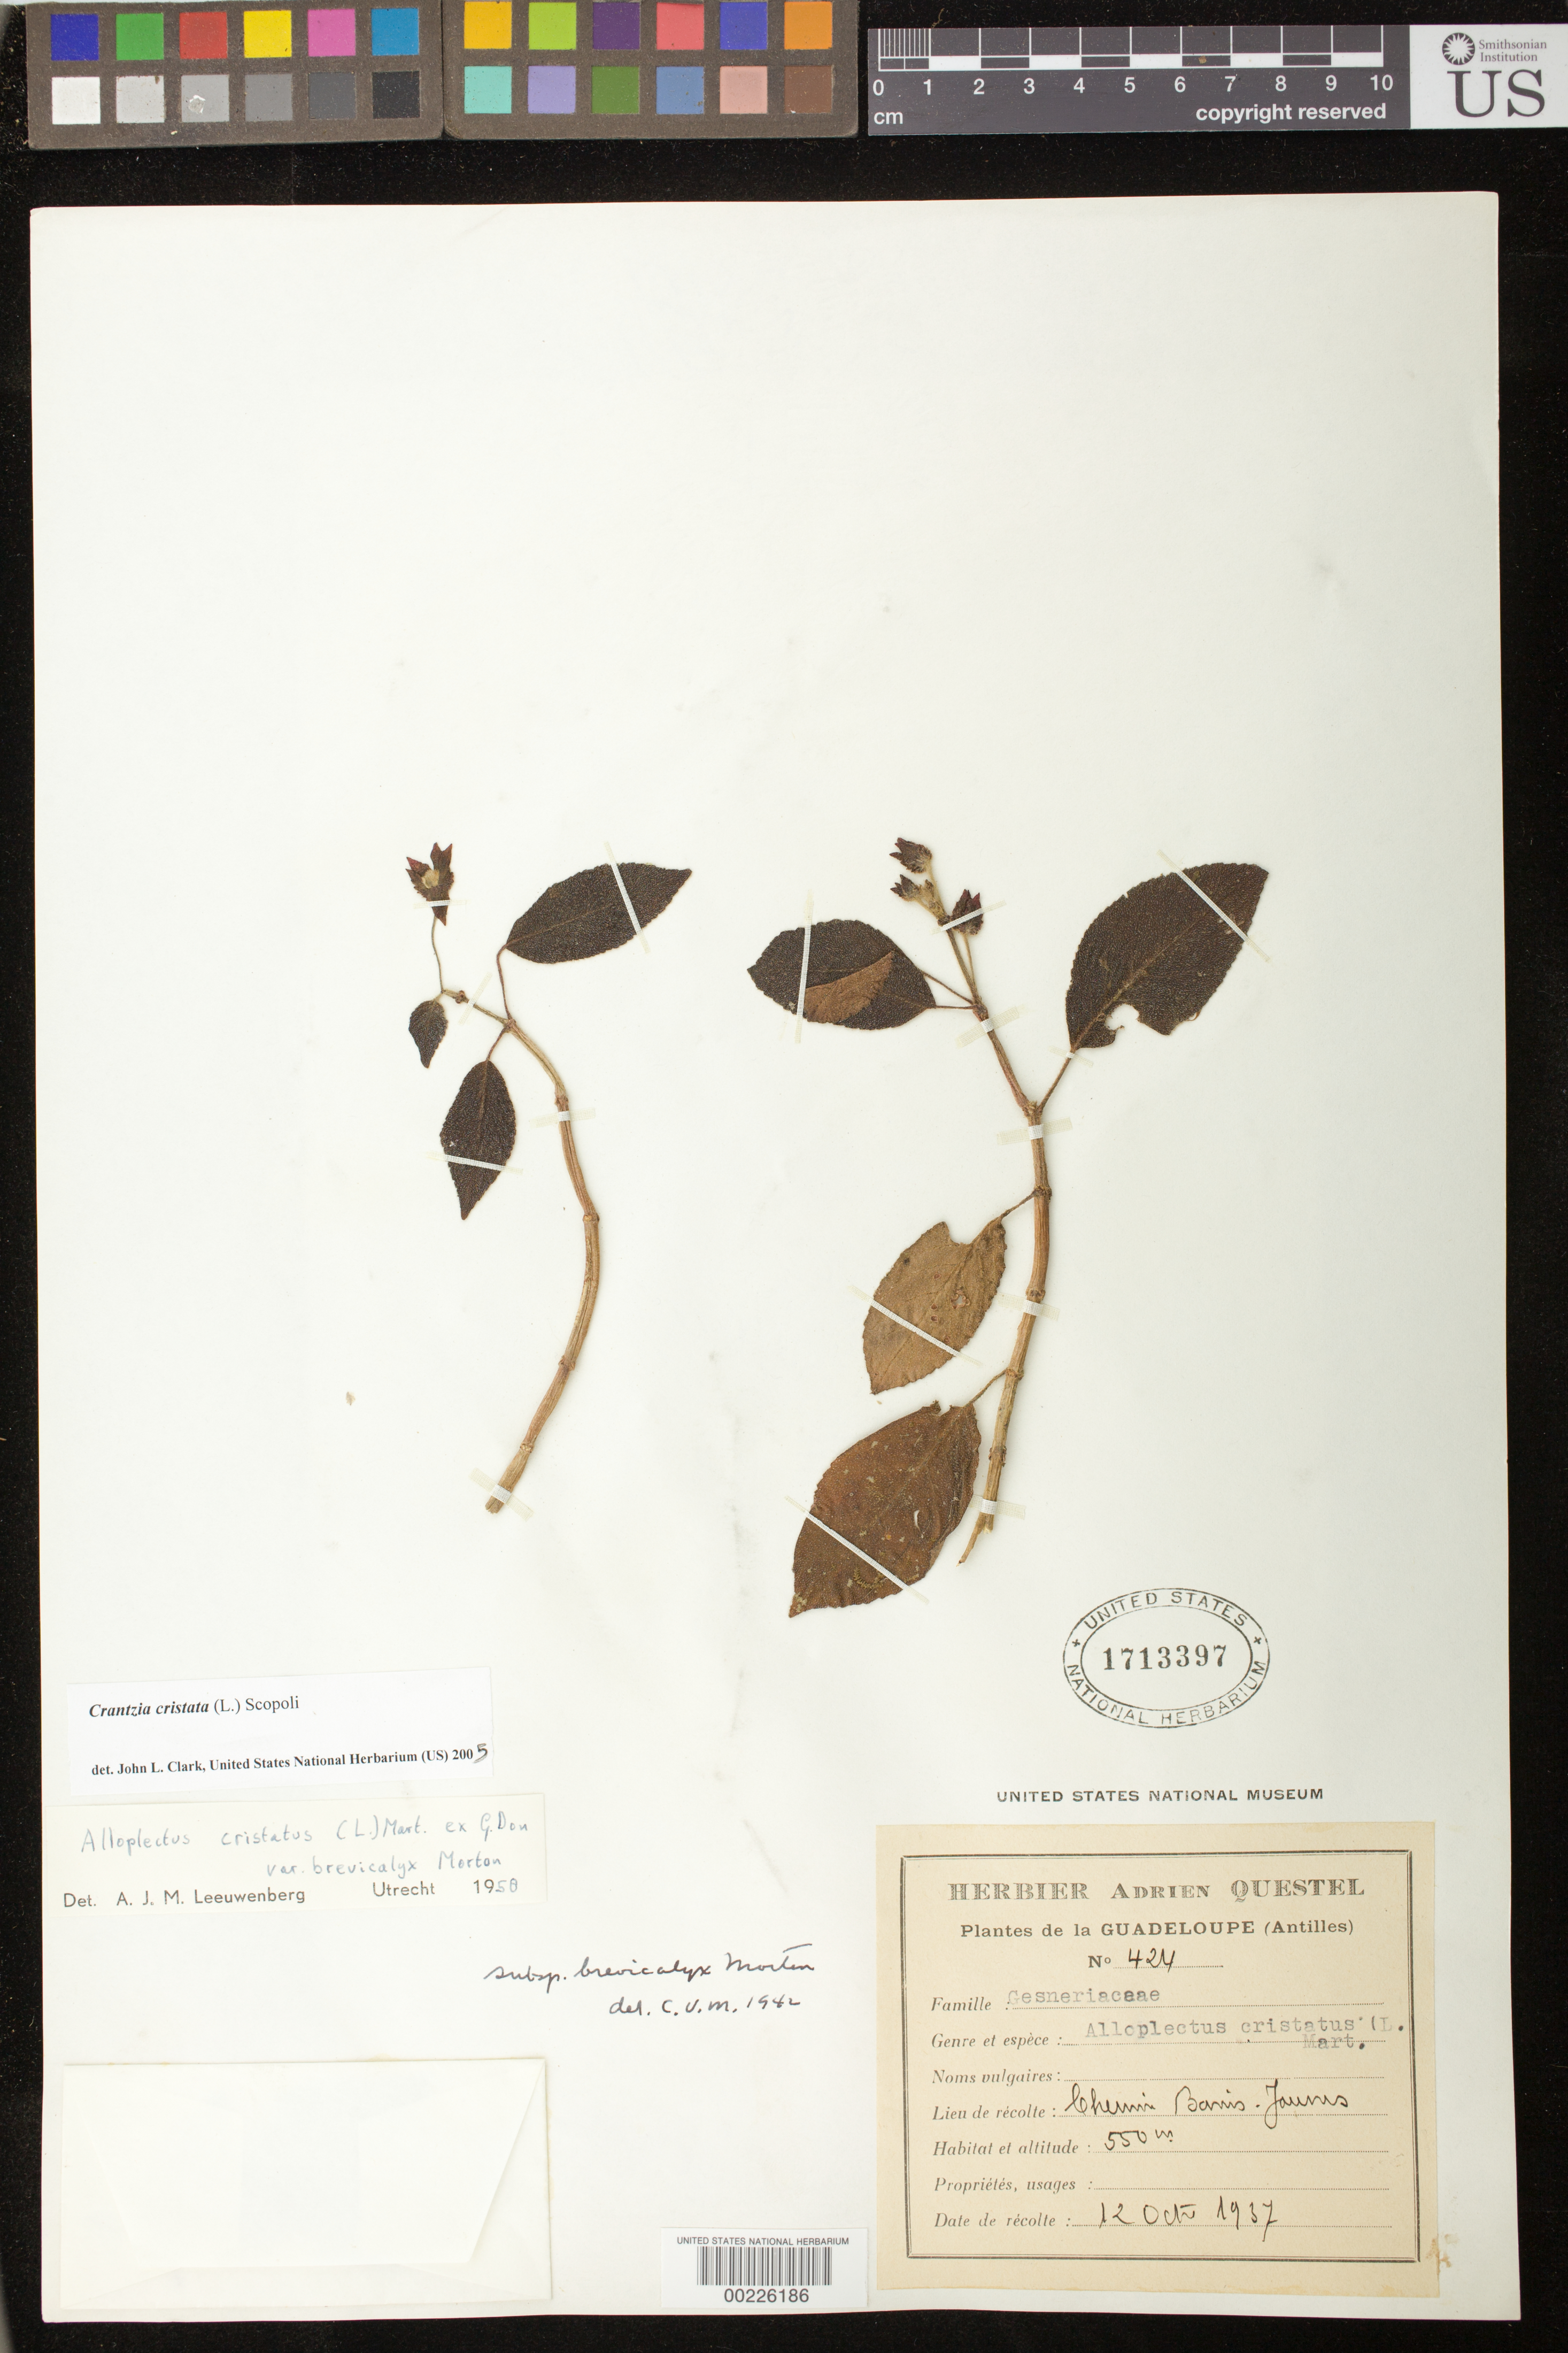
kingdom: Plantae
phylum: Tracheophyta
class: Magnoliopsida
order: Lamiales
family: Gesneriaceae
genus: Crantzia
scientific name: Crantzia cristata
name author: (L.) Scop. ex Fritsch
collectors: A. Questel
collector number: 424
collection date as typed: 12 Oct 1937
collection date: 1937-10-12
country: Guadeloupe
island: Basse Terre [Guadeloupe]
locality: Bains Jaunes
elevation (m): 550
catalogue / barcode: US 1713397